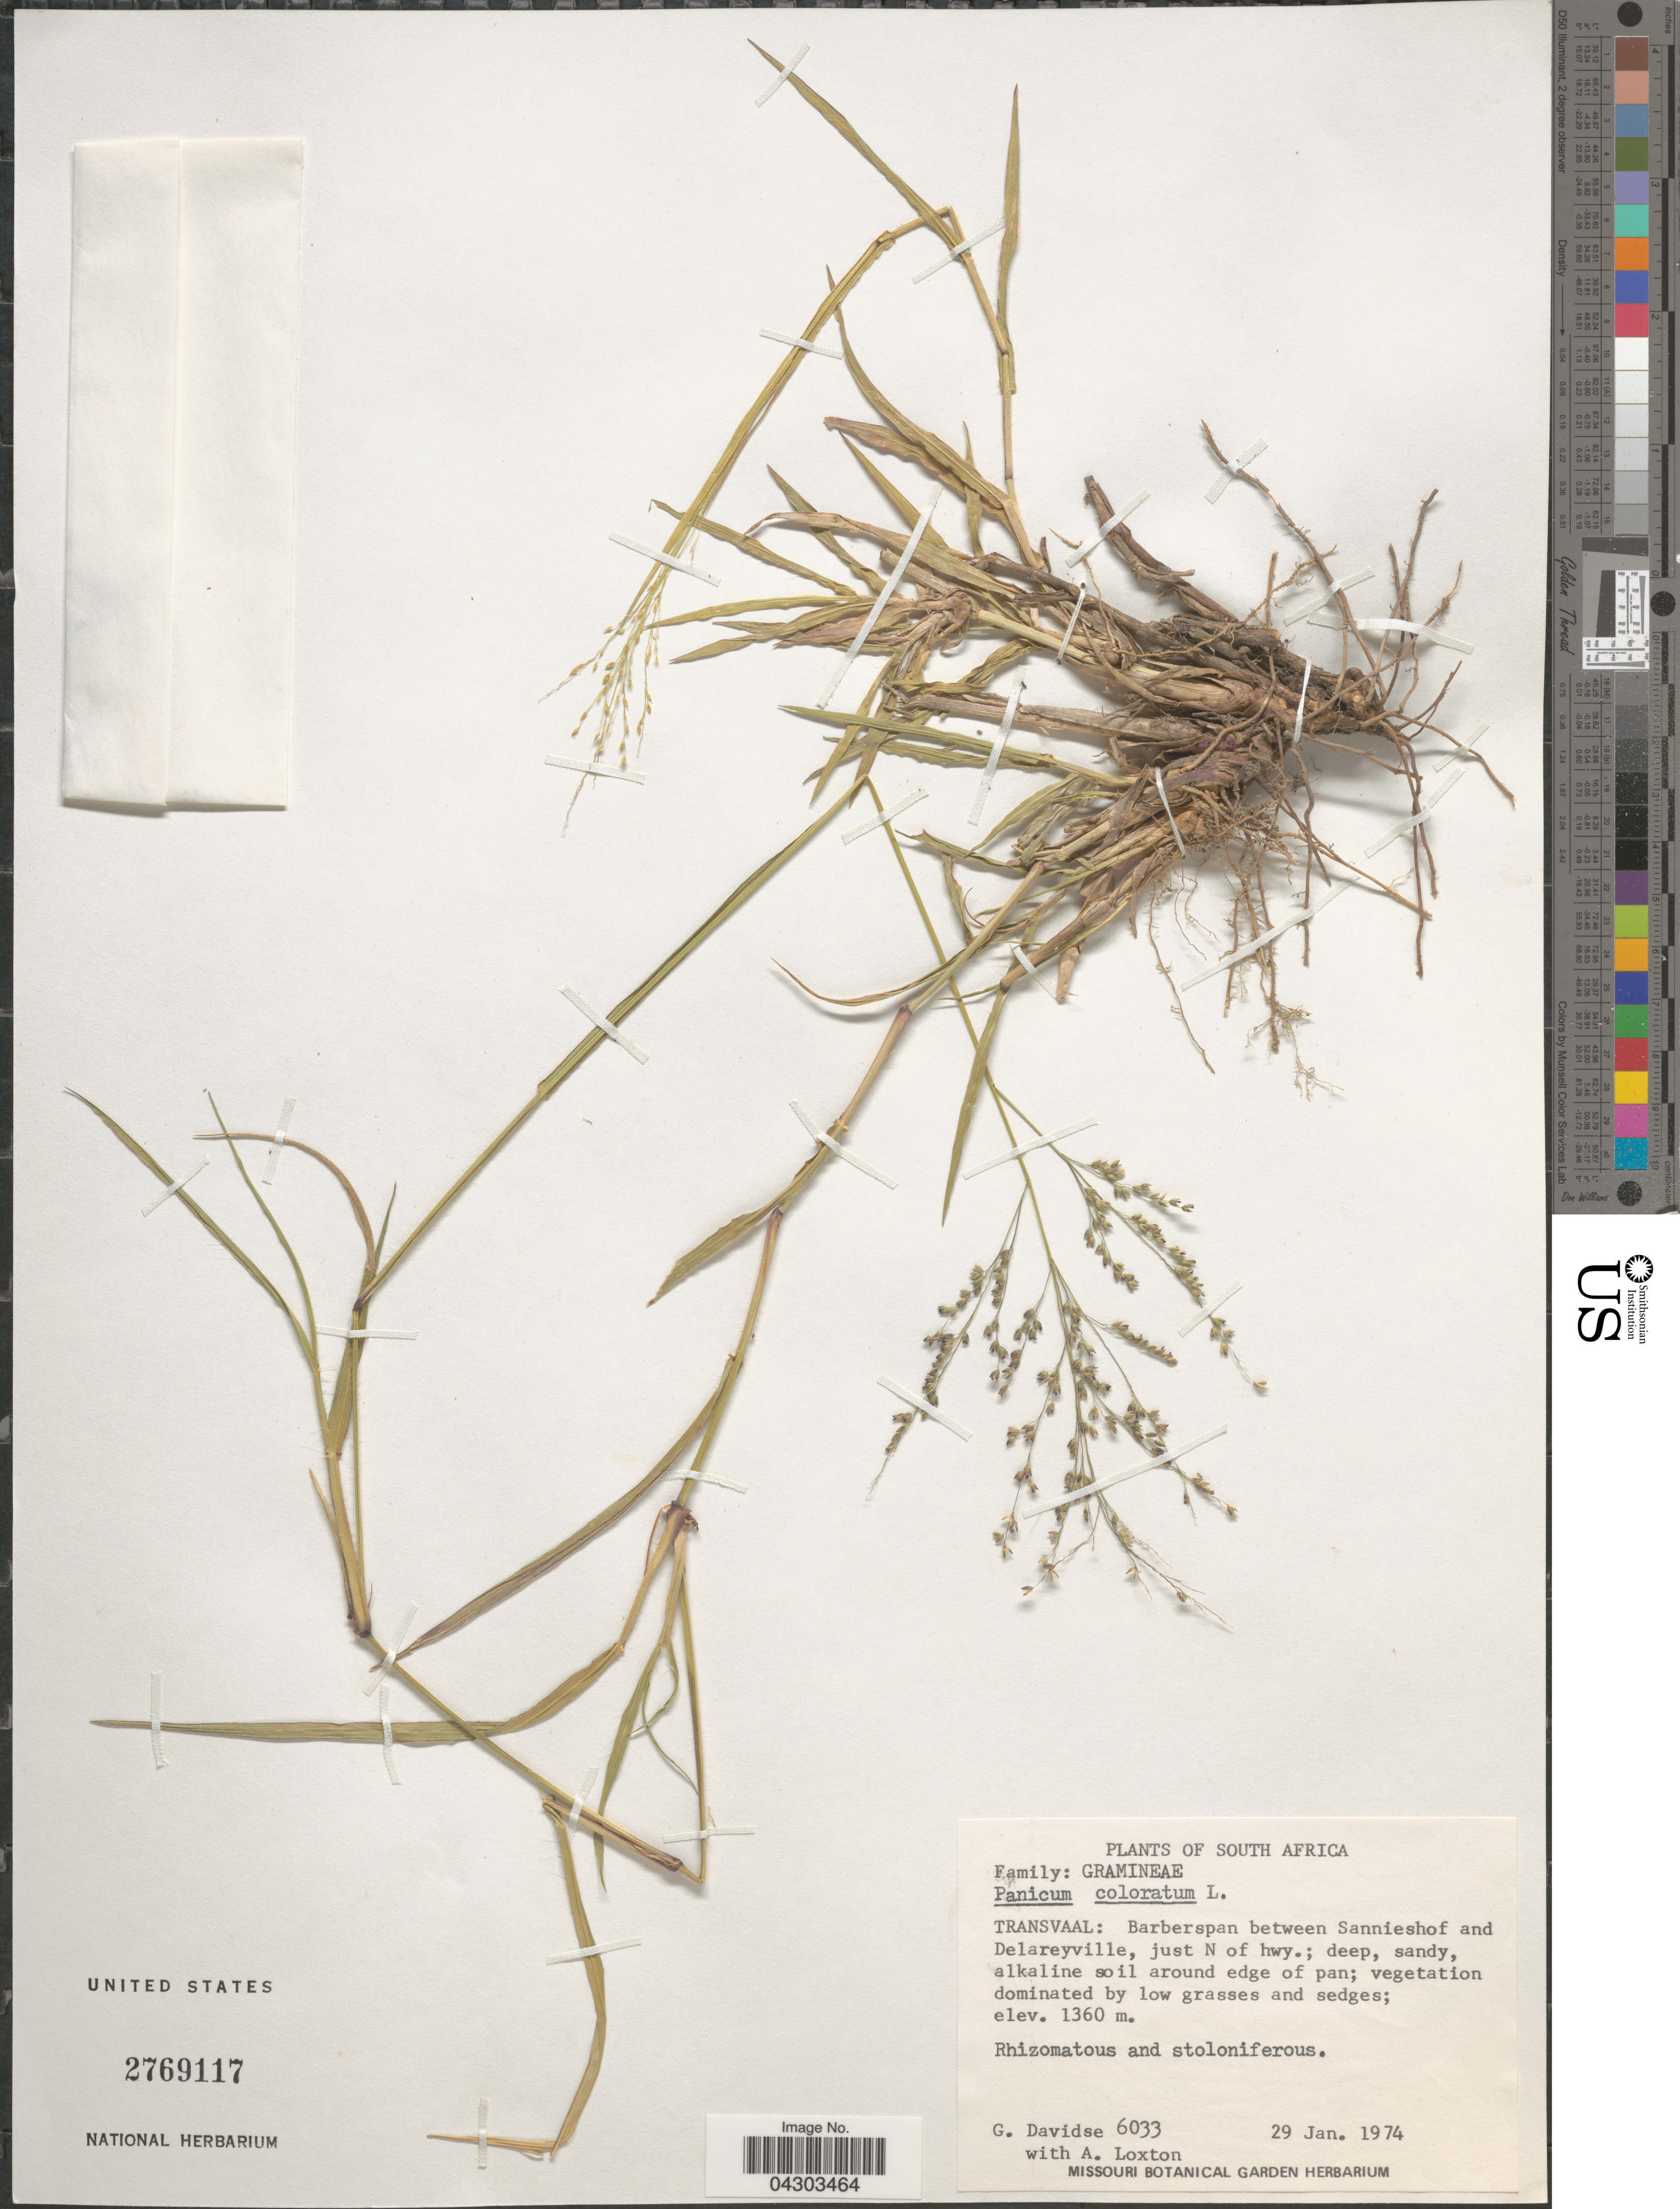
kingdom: Plantae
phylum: Tracheophyta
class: Liliopsida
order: Poales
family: Poaceae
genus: Panicum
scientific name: Panicum coloratum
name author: L.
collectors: G. Davidse & A. Loxton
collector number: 6033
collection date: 1974-01-29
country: South Africa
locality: Transvaal: Barberspan between Sannieshof and Delareyville, just N of hwy.; deep, sandy, alkaline soil around edge of pan; vegetation dominated by low grasses and sedges.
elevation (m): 1360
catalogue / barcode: US 2769117